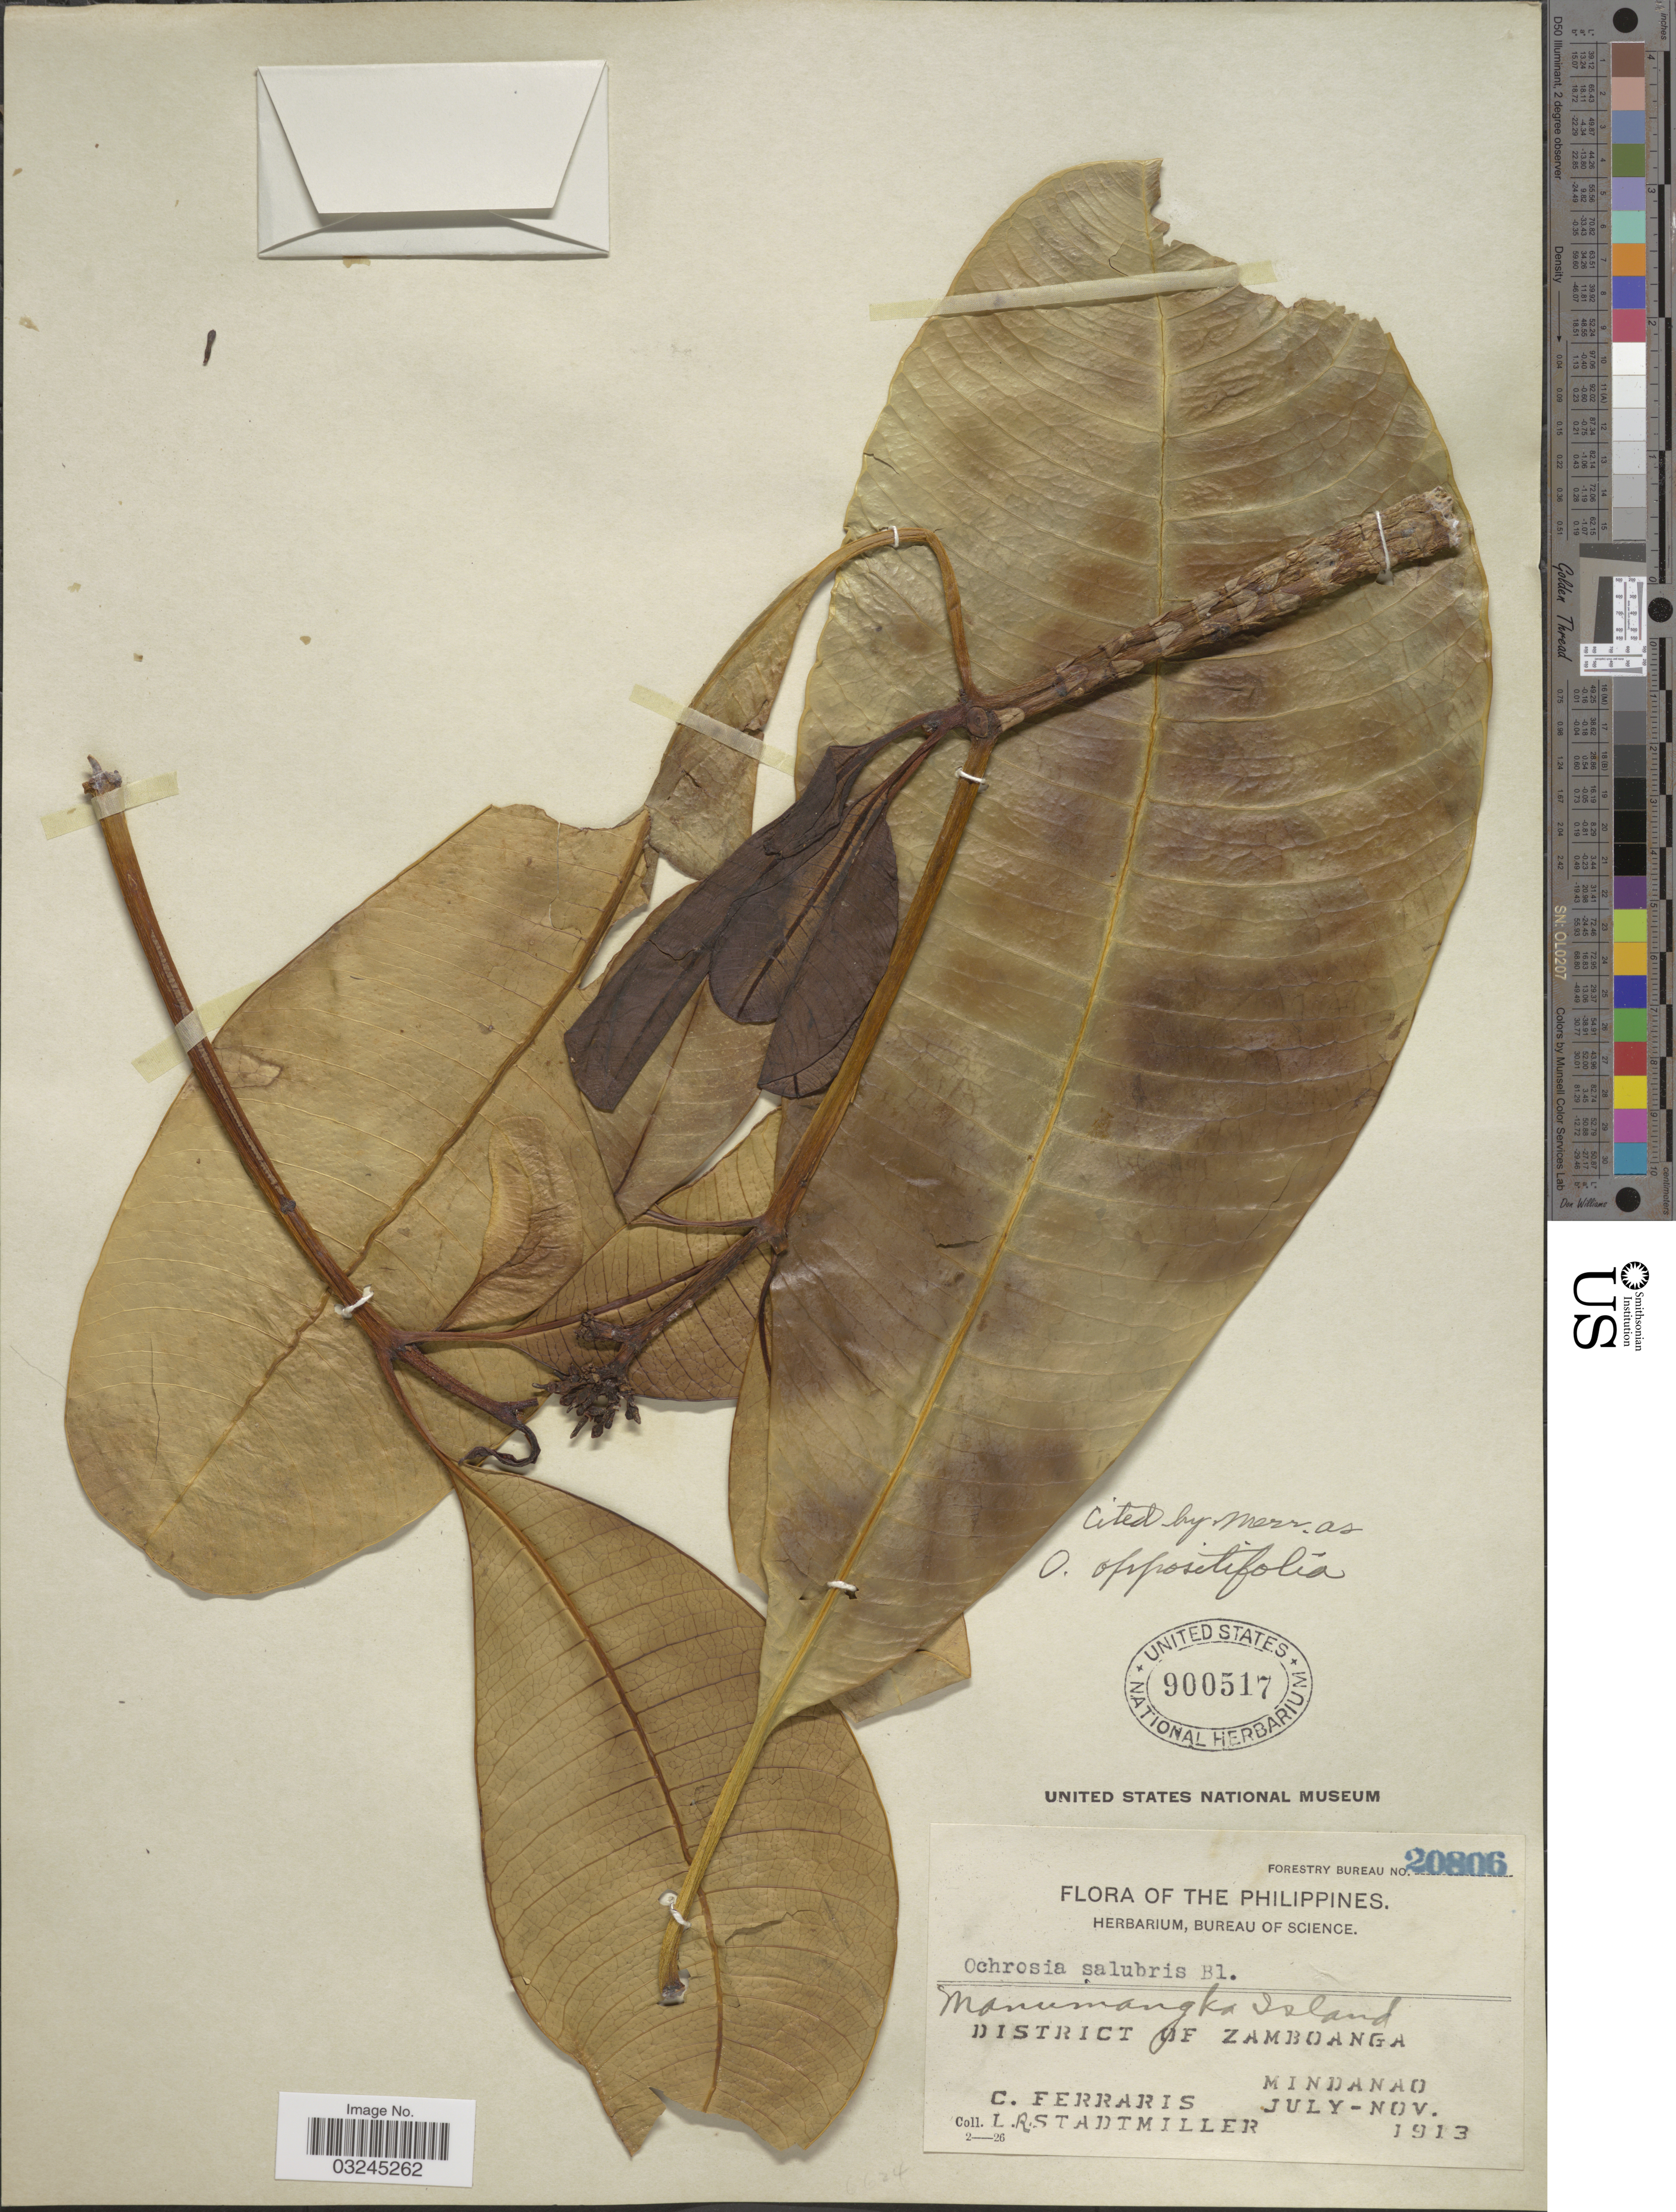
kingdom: Plantae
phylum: Tracheophyta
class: Magnoliopsida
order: Gentianales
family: Apocynaceae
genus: Ochrosia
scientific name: Ochrosia oppositifolia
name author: (Lam.) K. Schum.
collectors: C. Ferraris & L. Stadtmiller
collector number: Forestry Bureau 20806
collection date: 1913-07/1913-11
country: Philippines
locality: District of Zamboanga. Mindanao.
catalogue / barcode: US 900517